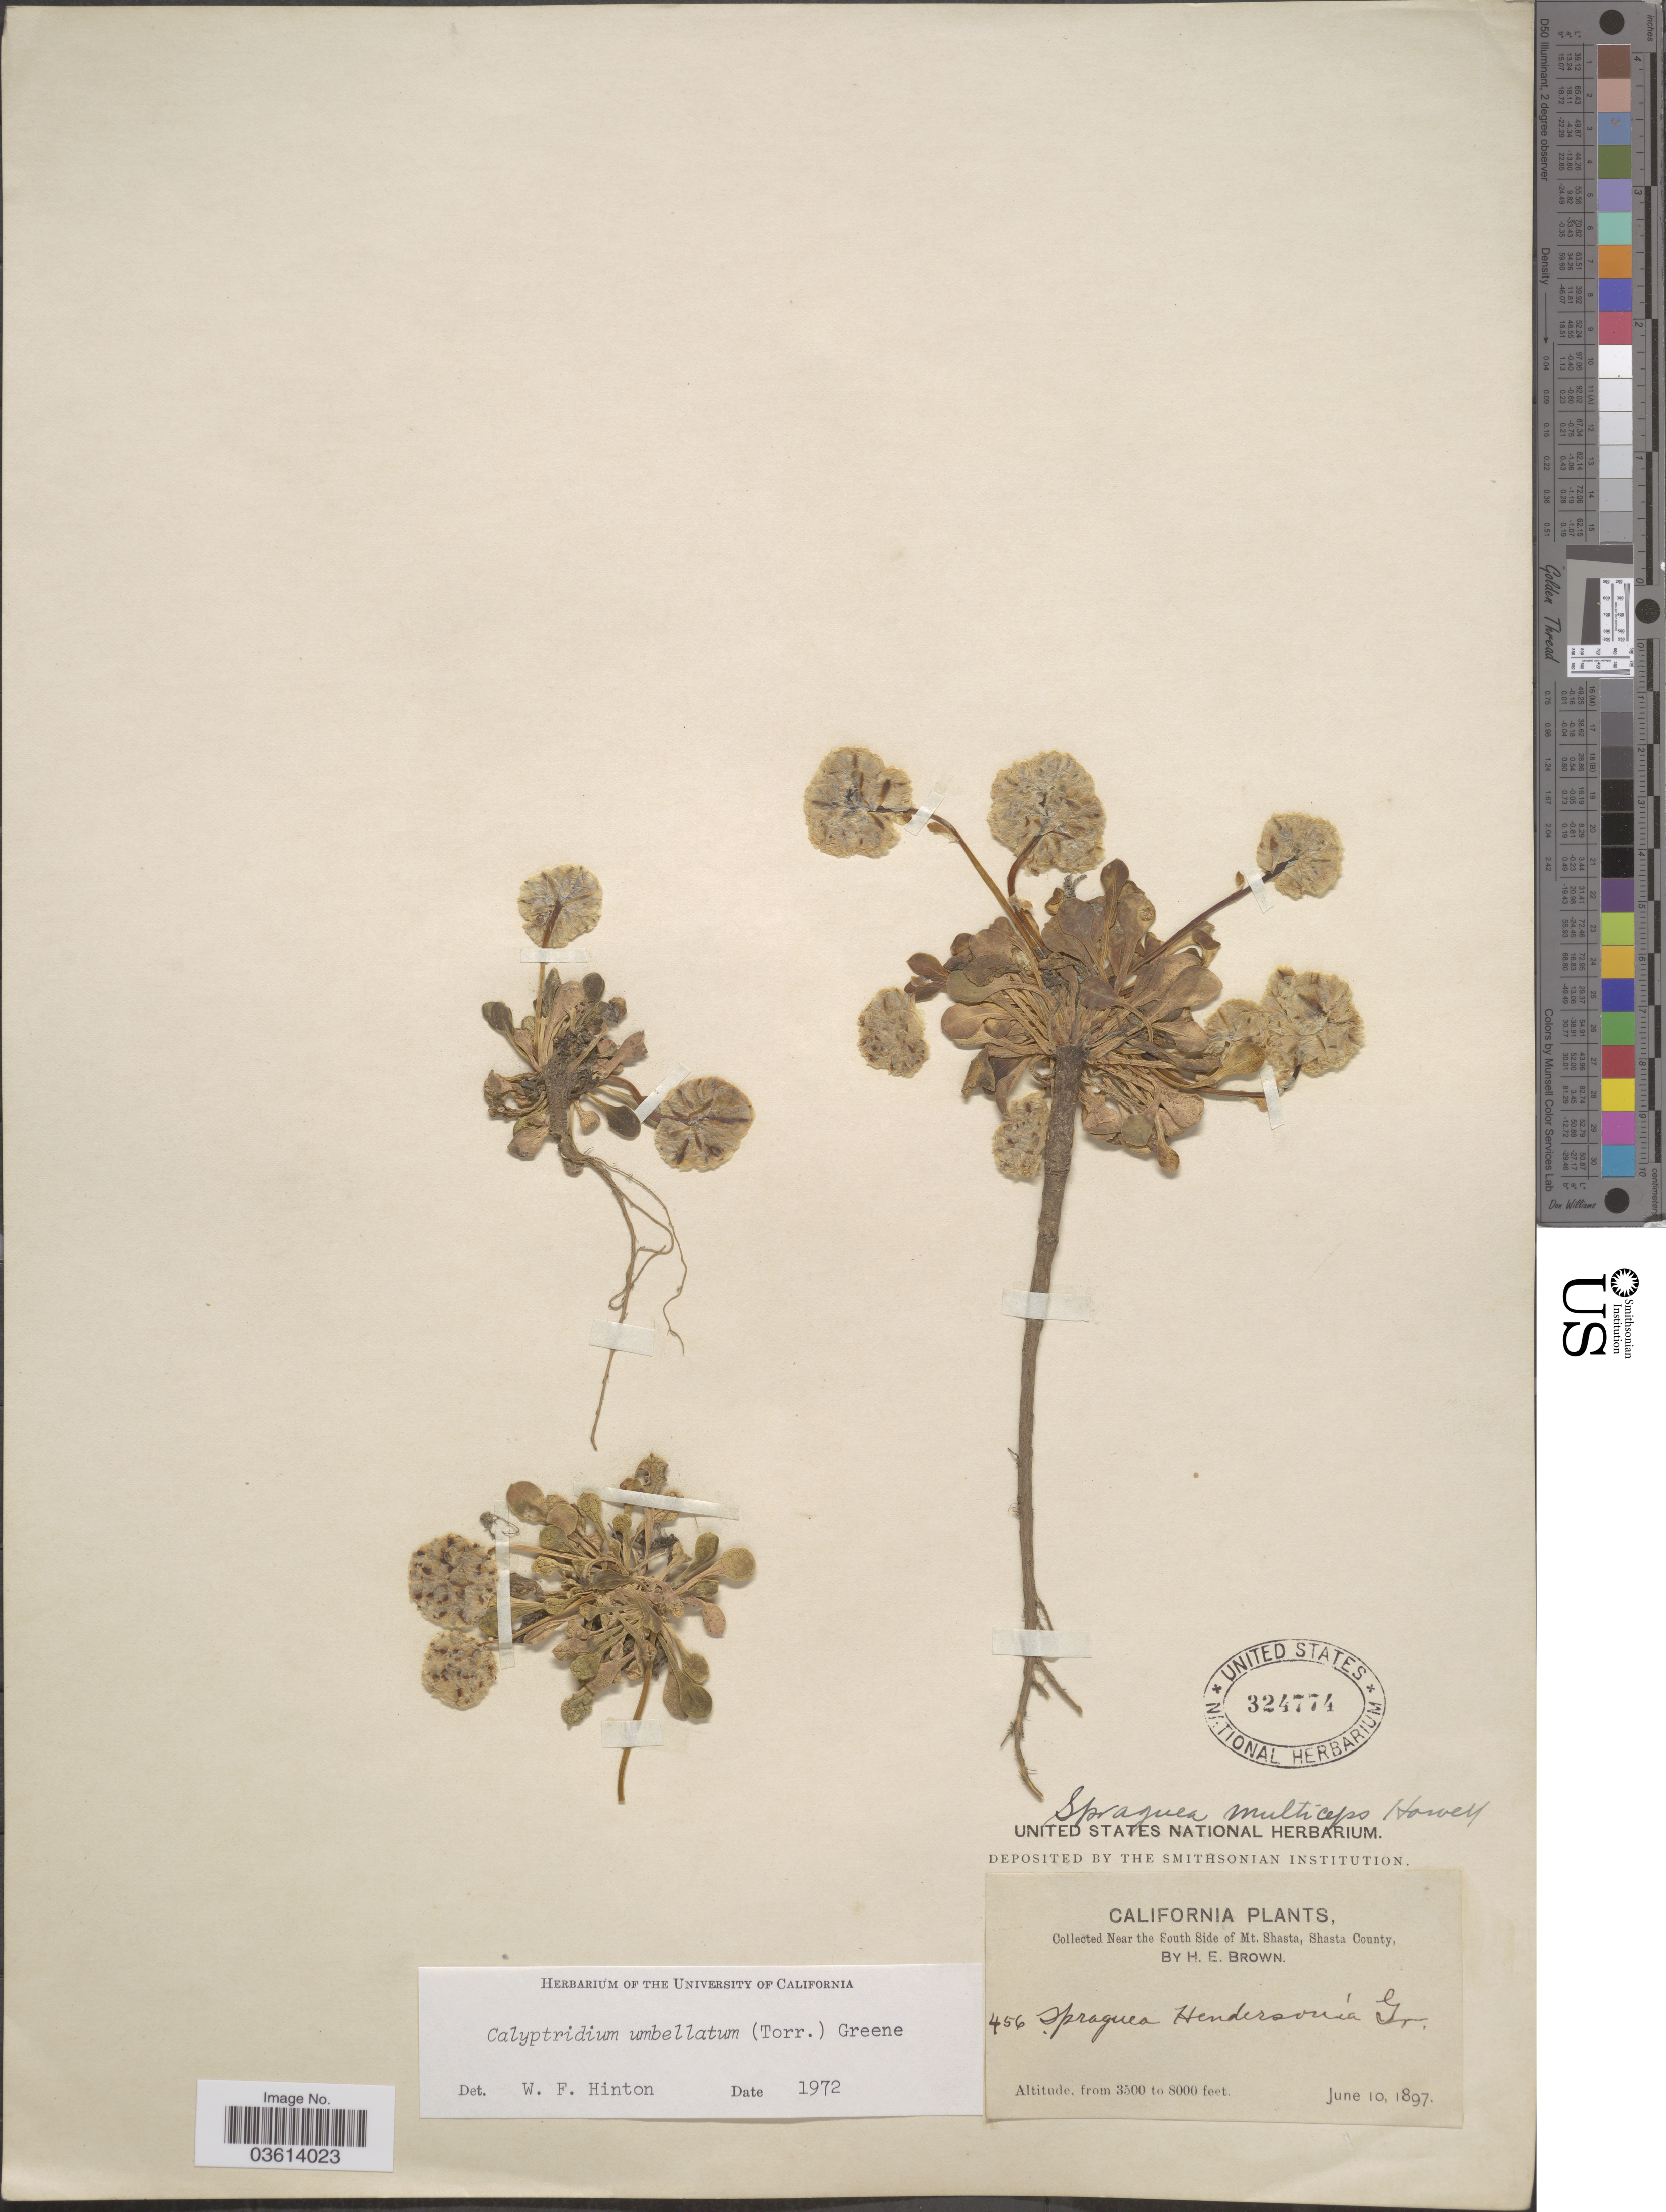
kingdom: Plantae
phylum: Tracheophyta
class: Magnoliopsida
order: Caryophyllales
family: Montiaceae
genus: Calyptridium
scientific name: Calyptridium umbellatum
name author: (Torr.) Greene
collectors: H. E. Brown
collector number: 456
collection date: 1897-06-10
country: United States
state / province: California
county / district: Shasta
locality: Near the South Side of Mt. Shasta, Shasta County.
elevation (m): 1067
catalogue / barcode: US 324774